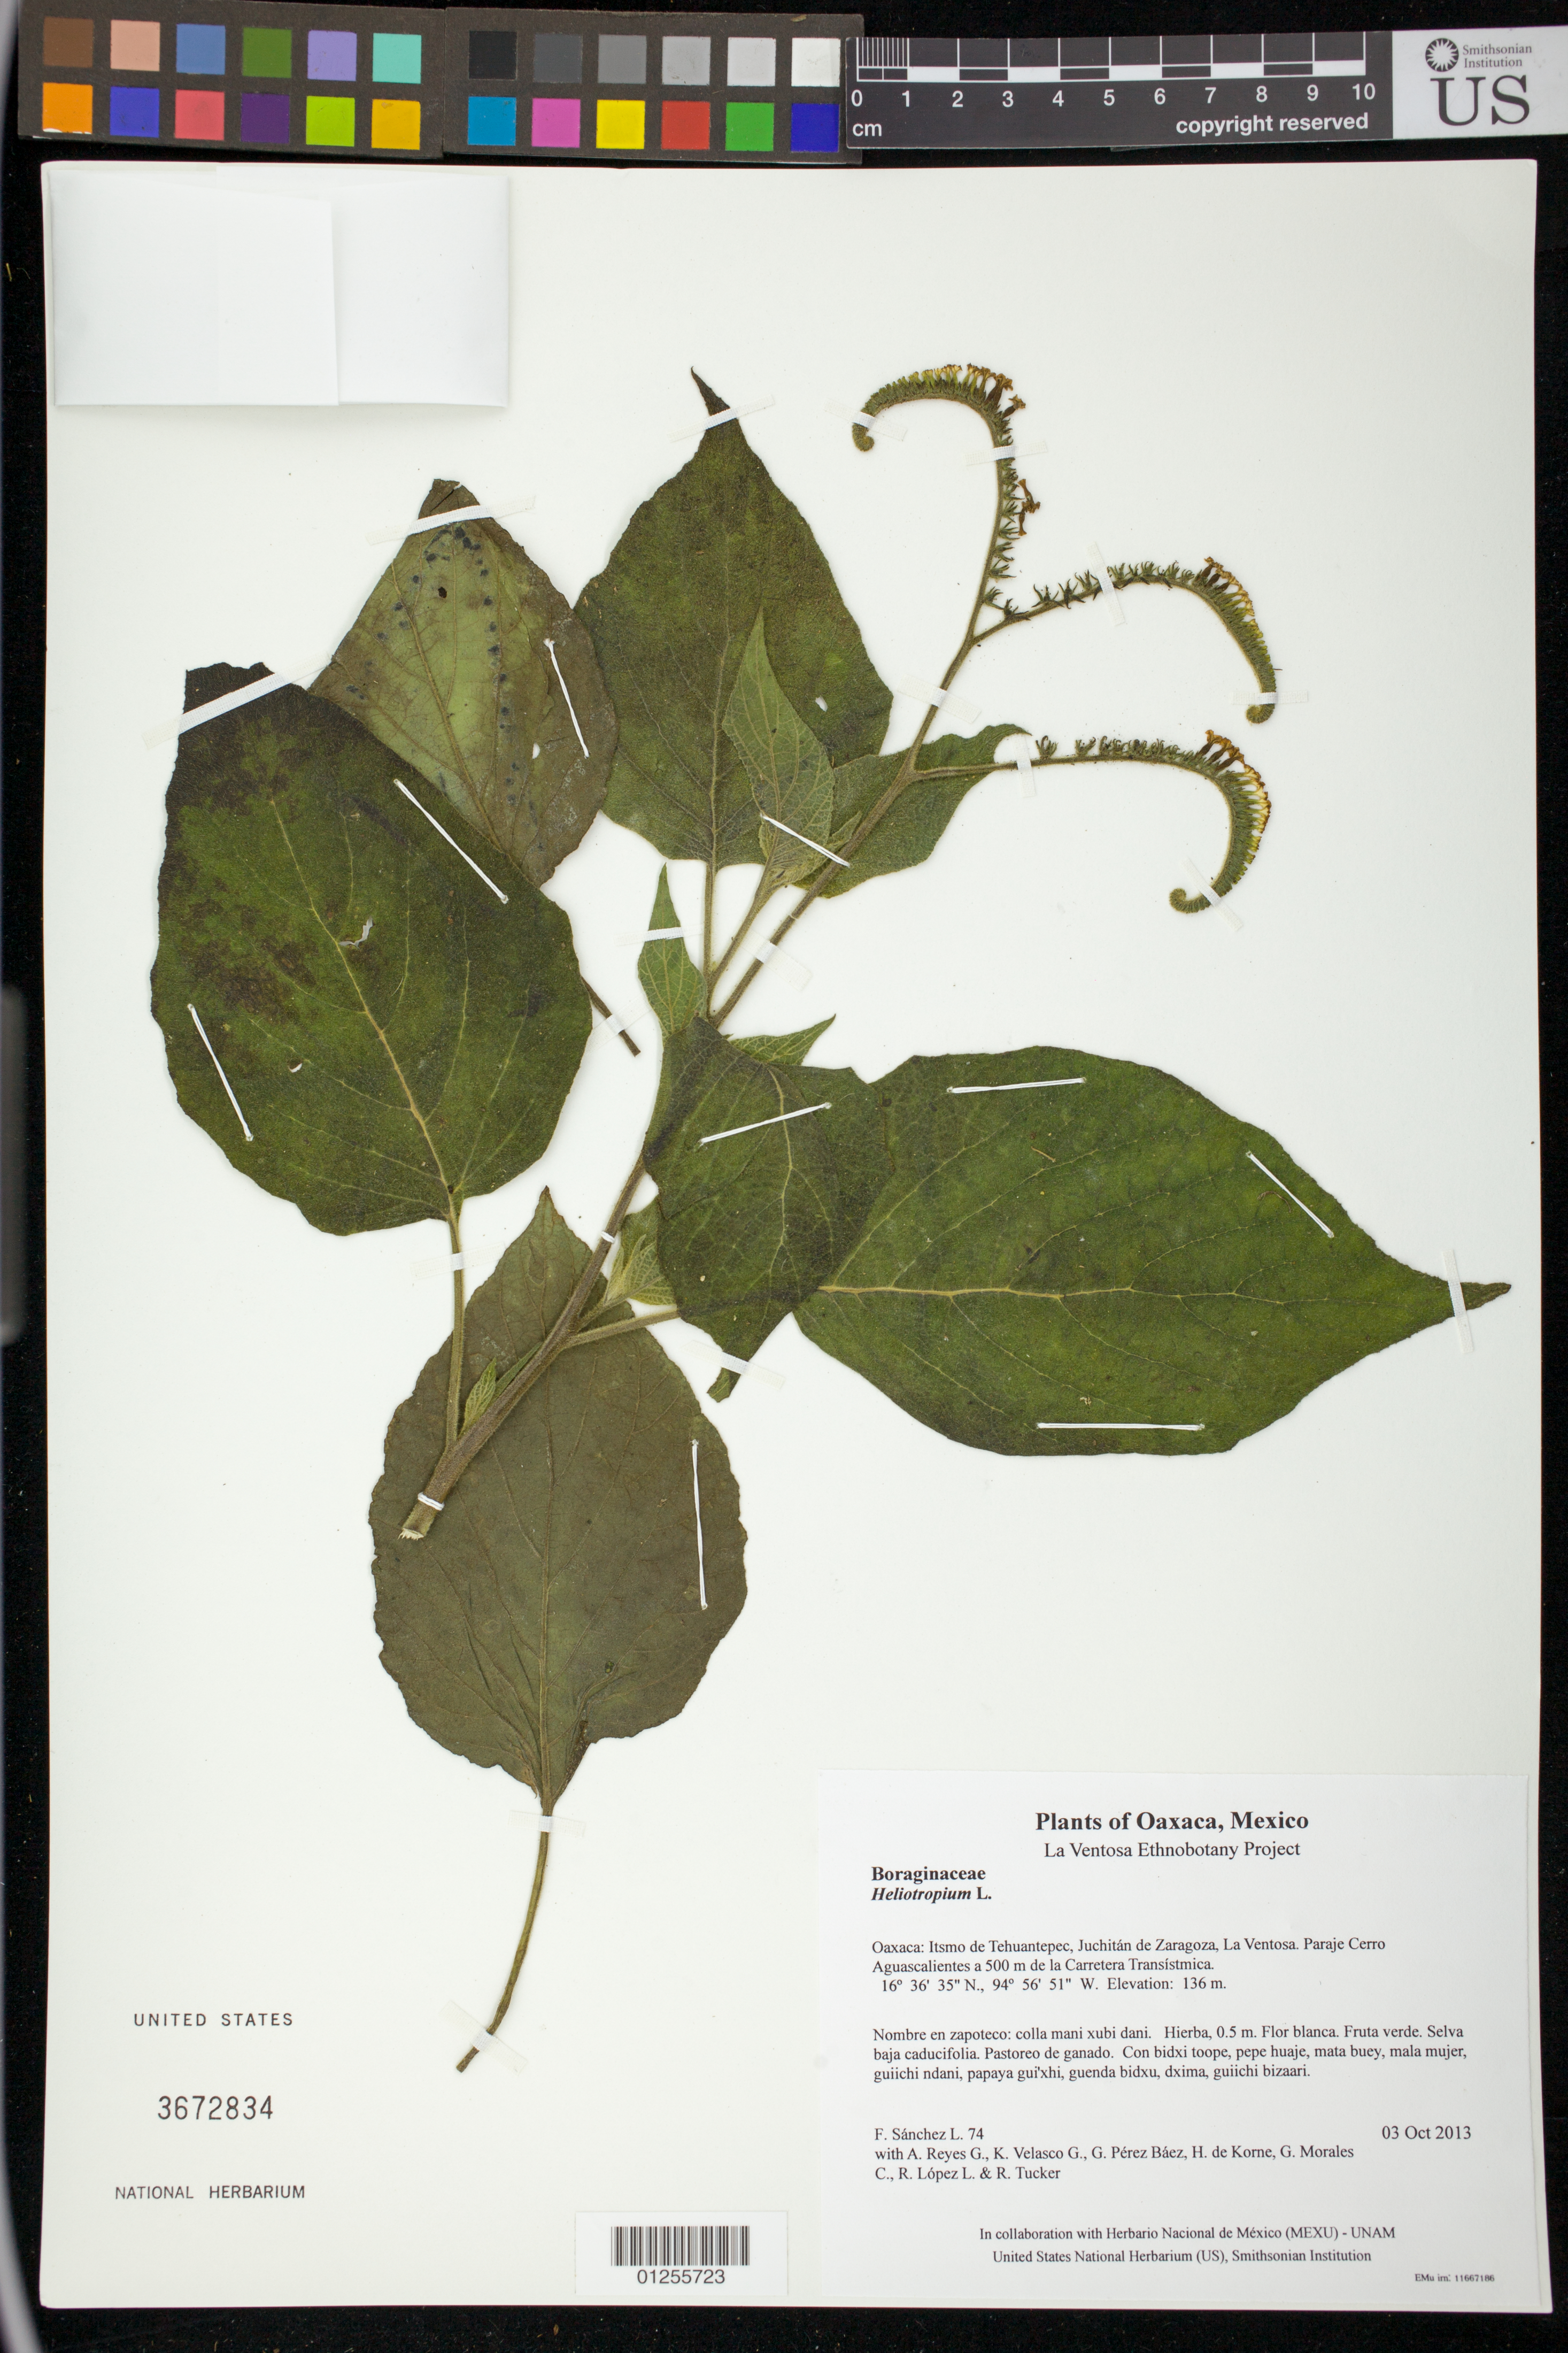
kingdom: Plantae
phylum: Tracheophyta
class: Magnoliopsida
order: Boraginales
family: Heliotropiaceae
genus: Heliotropium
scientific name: Heliotropium macrostachyum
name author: (DC.) Hemsl.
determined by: Lot, Emily J.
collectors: F. Sánchez L., A. Reyes G., K. Velasco G., G. Pérez Báez, H. de Korne, G. Morales C., R. López L. & R. Tucker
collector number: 74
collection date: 2013-10-03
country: Mexico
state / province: Oaxaca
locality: Itsmo de Tehuantepec, Juchitán de Zaragoza, La Ventosa. Paraje Cerro Aguascalientes a 500 m de la Carretera Transístmica.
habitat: Selva baja caducifolia. Pastoreo de ganado.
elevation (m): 136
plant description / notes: JEBOT, MEXU, SERO, SIPI, US; Ghixi bandaga. 0.5 m. Guie' naquichi'. Cuaananaxhi naga'.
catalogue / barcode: US 3672834